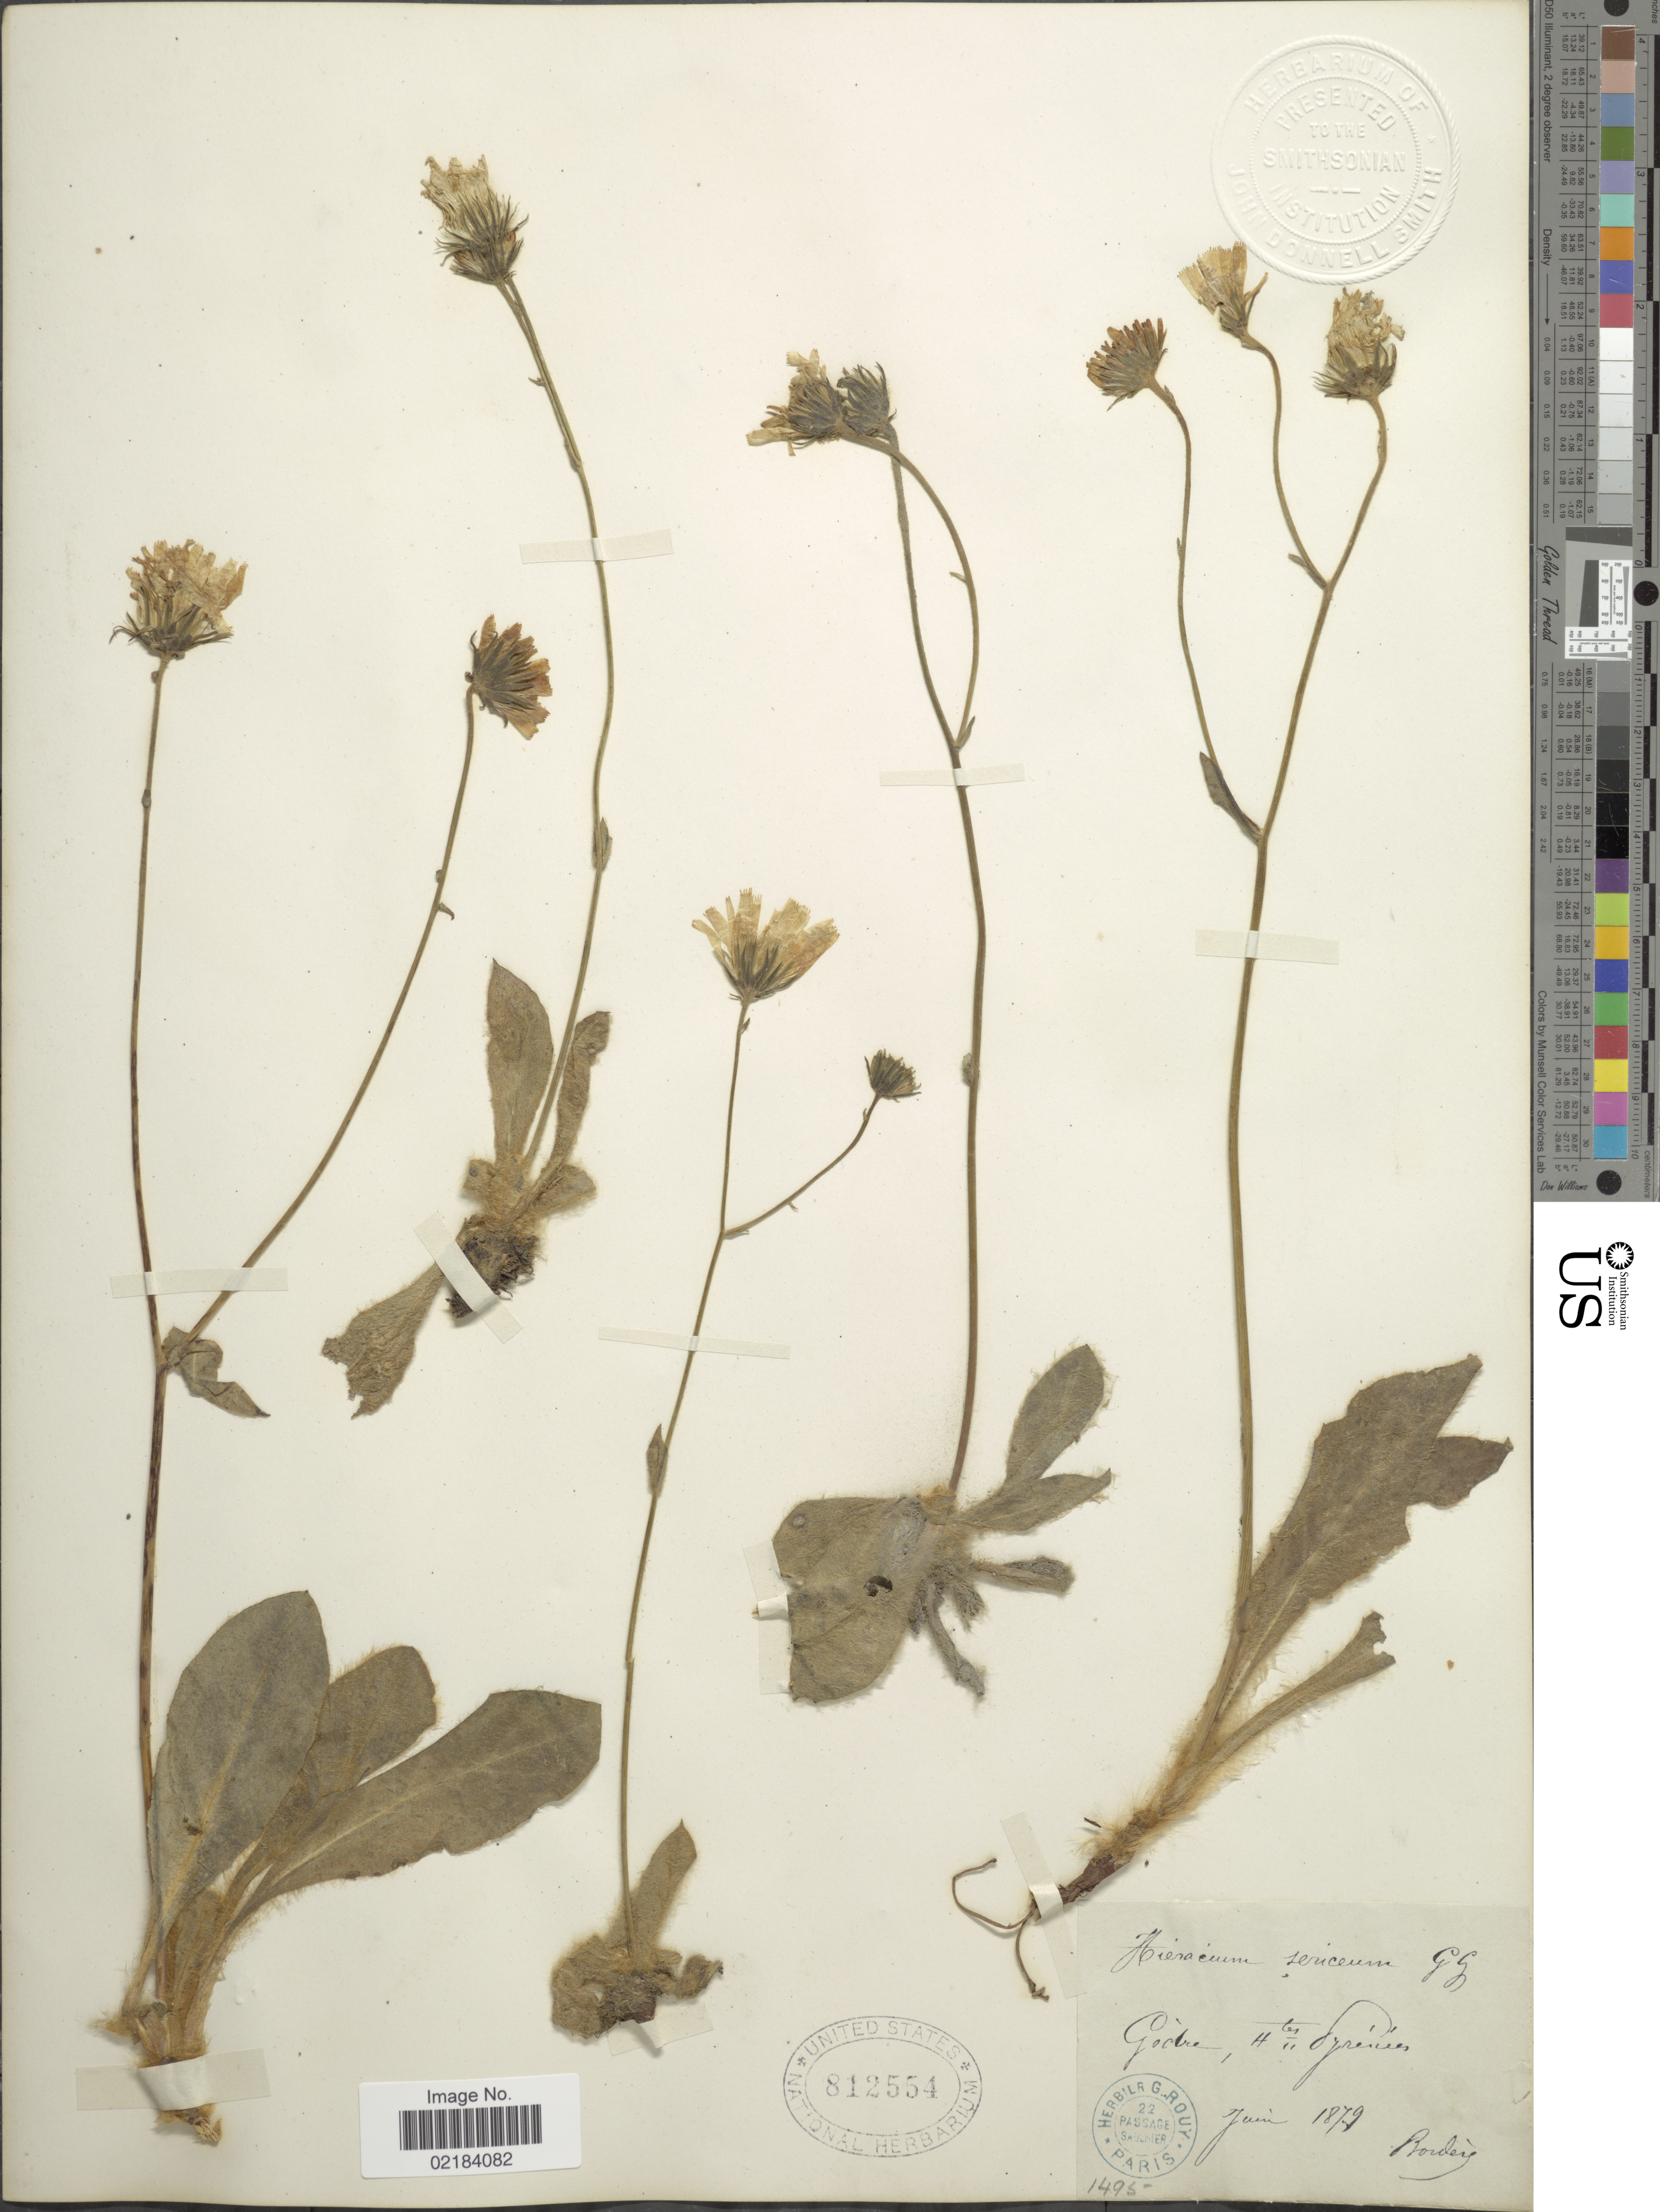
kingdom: Plantae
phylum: Tracheophyta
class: Magnoliopsida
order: Asterales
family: Asteraceae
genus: Hieracium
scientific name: Hieracium sericeum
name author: Rchb.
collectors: -. Bordère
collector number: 1495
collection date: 1879-06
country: France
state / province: Occitanie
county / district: Hautes-Pyrénées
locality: Gedre, Htes Pyrénées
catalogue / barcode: US 812554